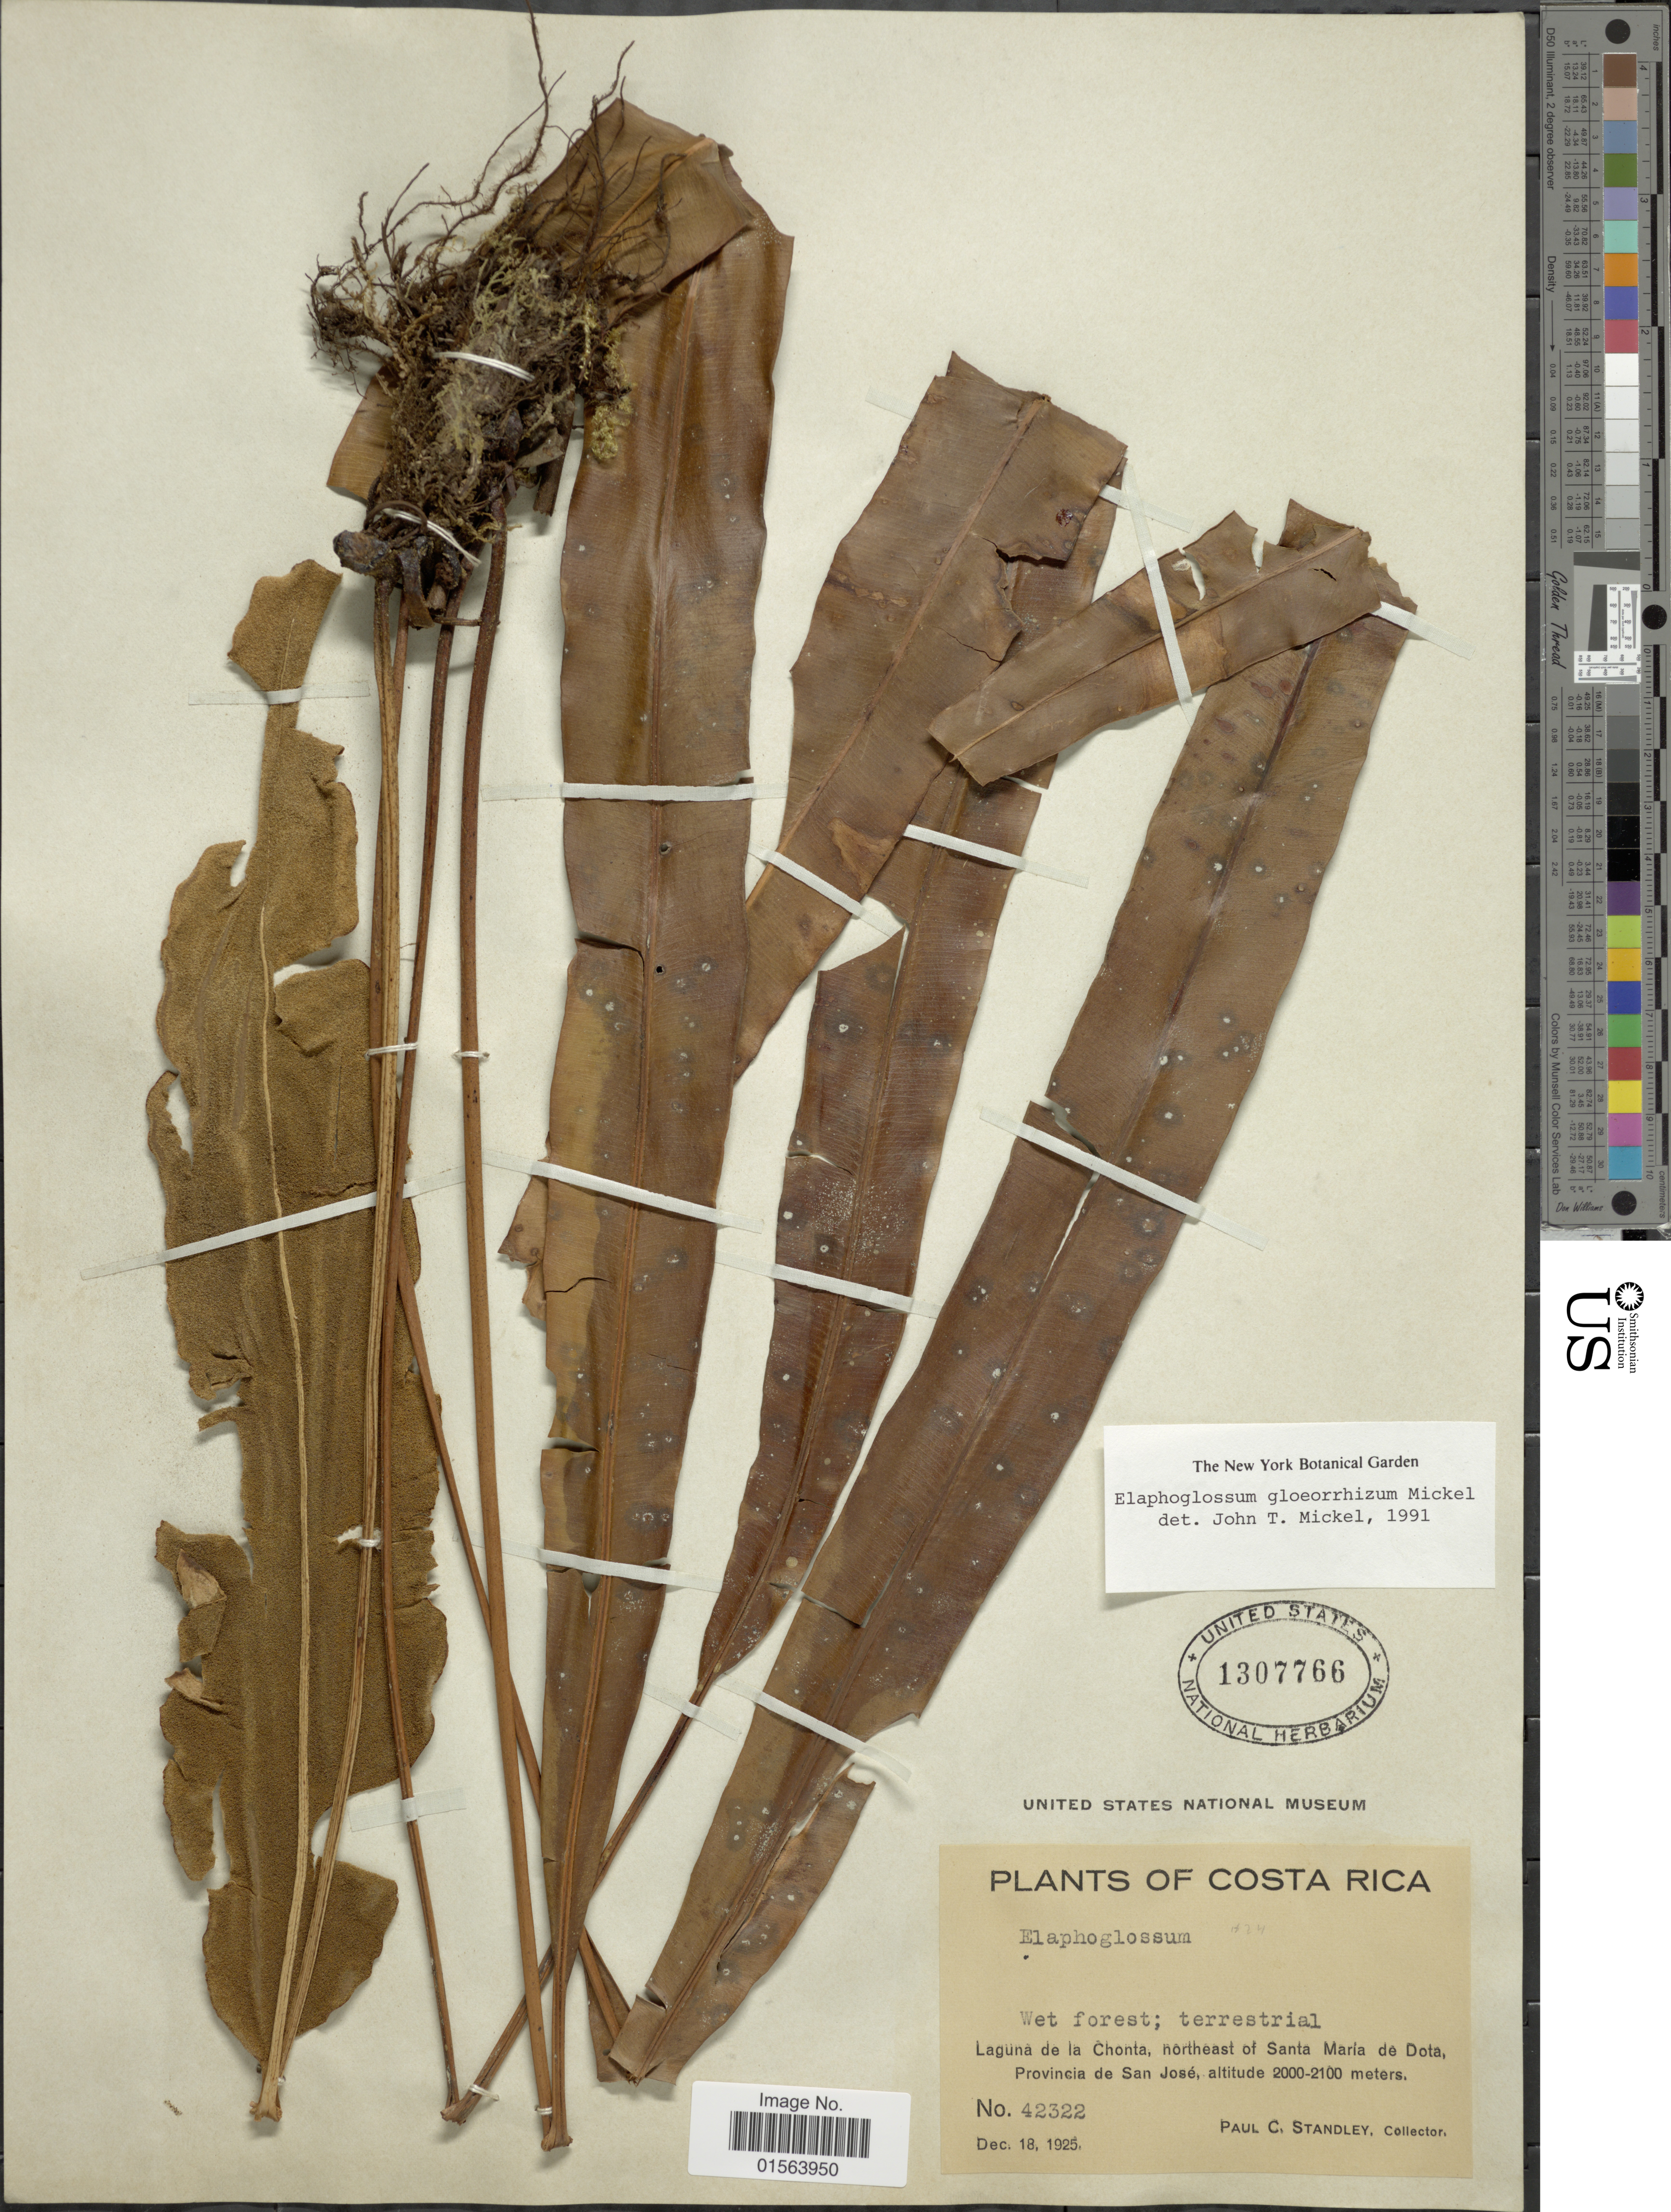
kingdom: Plantae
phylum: Tracheophyta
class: Polypodiopsida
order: Polypodiales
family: Dryopteridaceae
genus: Elaphoglossum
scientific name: Elaphoglossum gloeorrhizum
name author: Mickel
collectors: P. C. Standley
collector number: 42322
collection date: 1925-12-18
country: Costa Rica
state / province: San José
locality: Laguna de Chonta, northeast of Santa Maria de Dota, Provincia de San Jose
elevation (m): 2000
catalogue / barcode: US 1307766